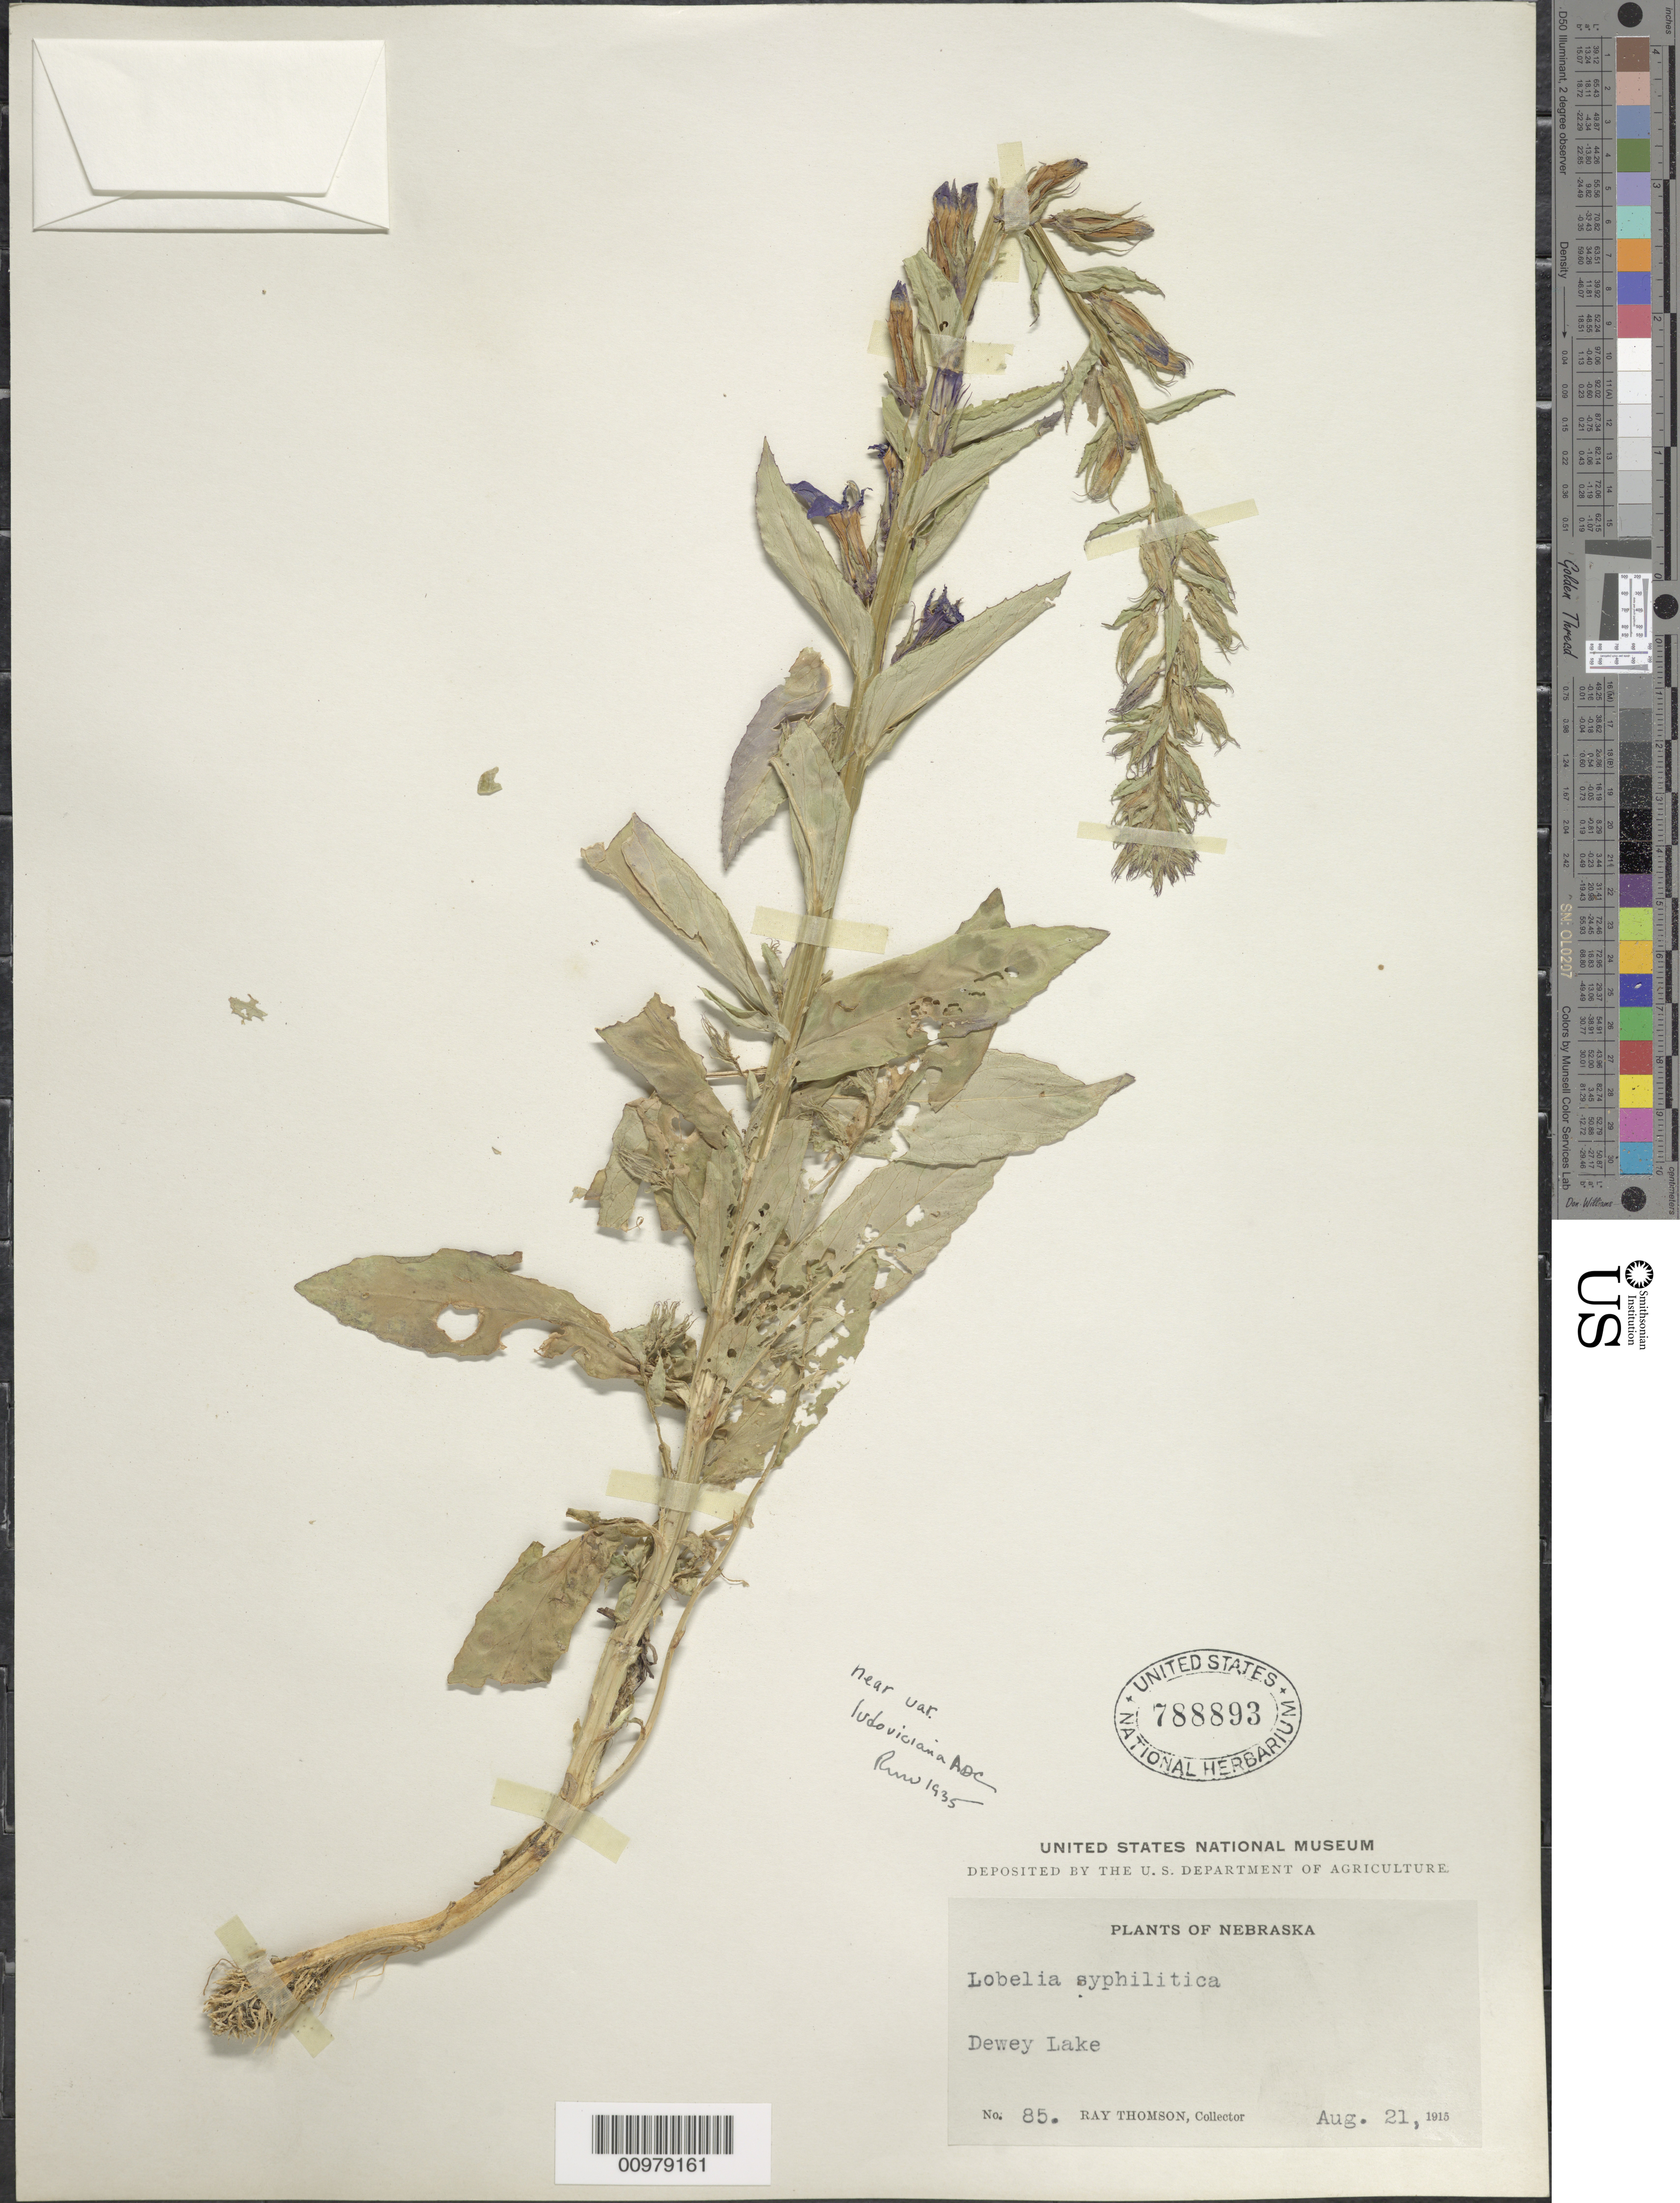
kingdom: Plantae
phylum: Tracheophyta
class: Magnoliopsida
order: Asterales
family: Campanulaceae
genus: Lobelia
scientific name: Lobelia siphilitica var. ludoviciana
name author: A. DC.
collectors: R. Thomson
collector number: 85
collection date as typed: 21 Aug 1915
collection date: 1915-08-21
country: United States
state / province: Nebraska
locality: Dewey Lake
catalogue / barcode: US 788893